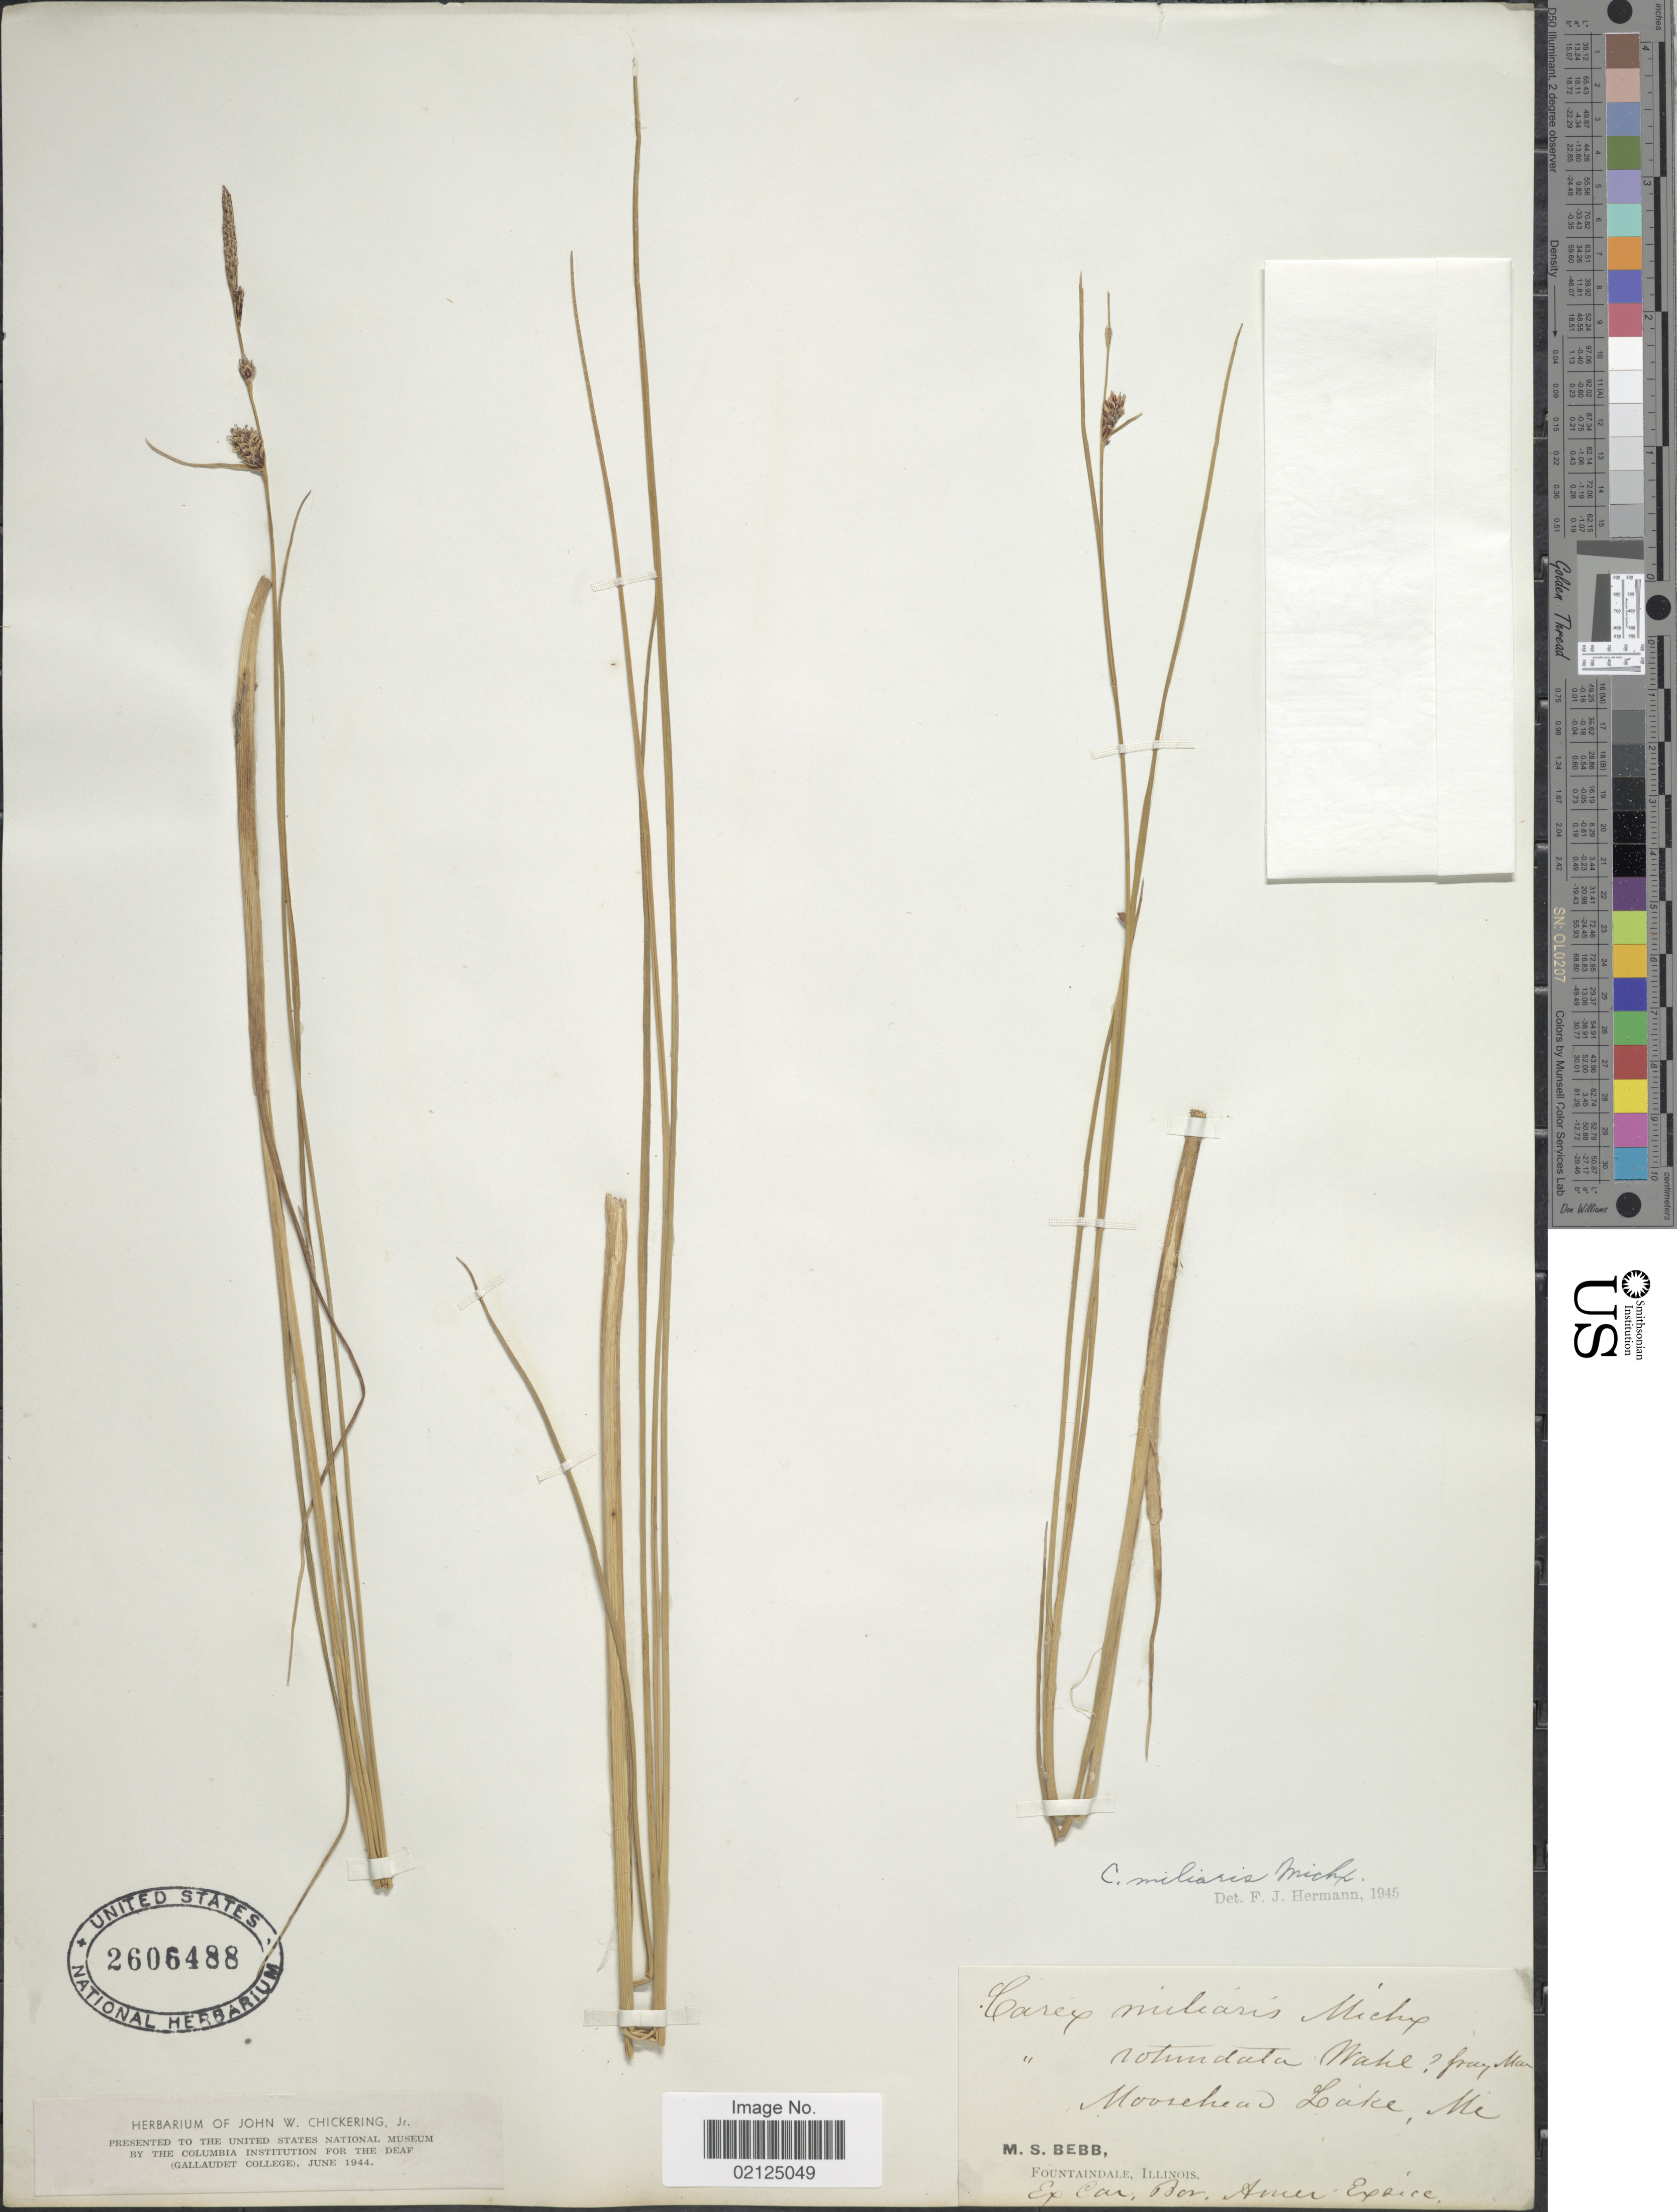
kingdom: Plantae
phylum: Tracheophyta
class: Liliopsida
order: Poales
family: Cyperaceae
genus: Carex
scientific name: Carex miliaris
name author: Michx.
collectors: M. Bebb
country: United States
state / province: Maine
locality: Moosehead Lake, Me.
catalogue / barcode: US 2606488